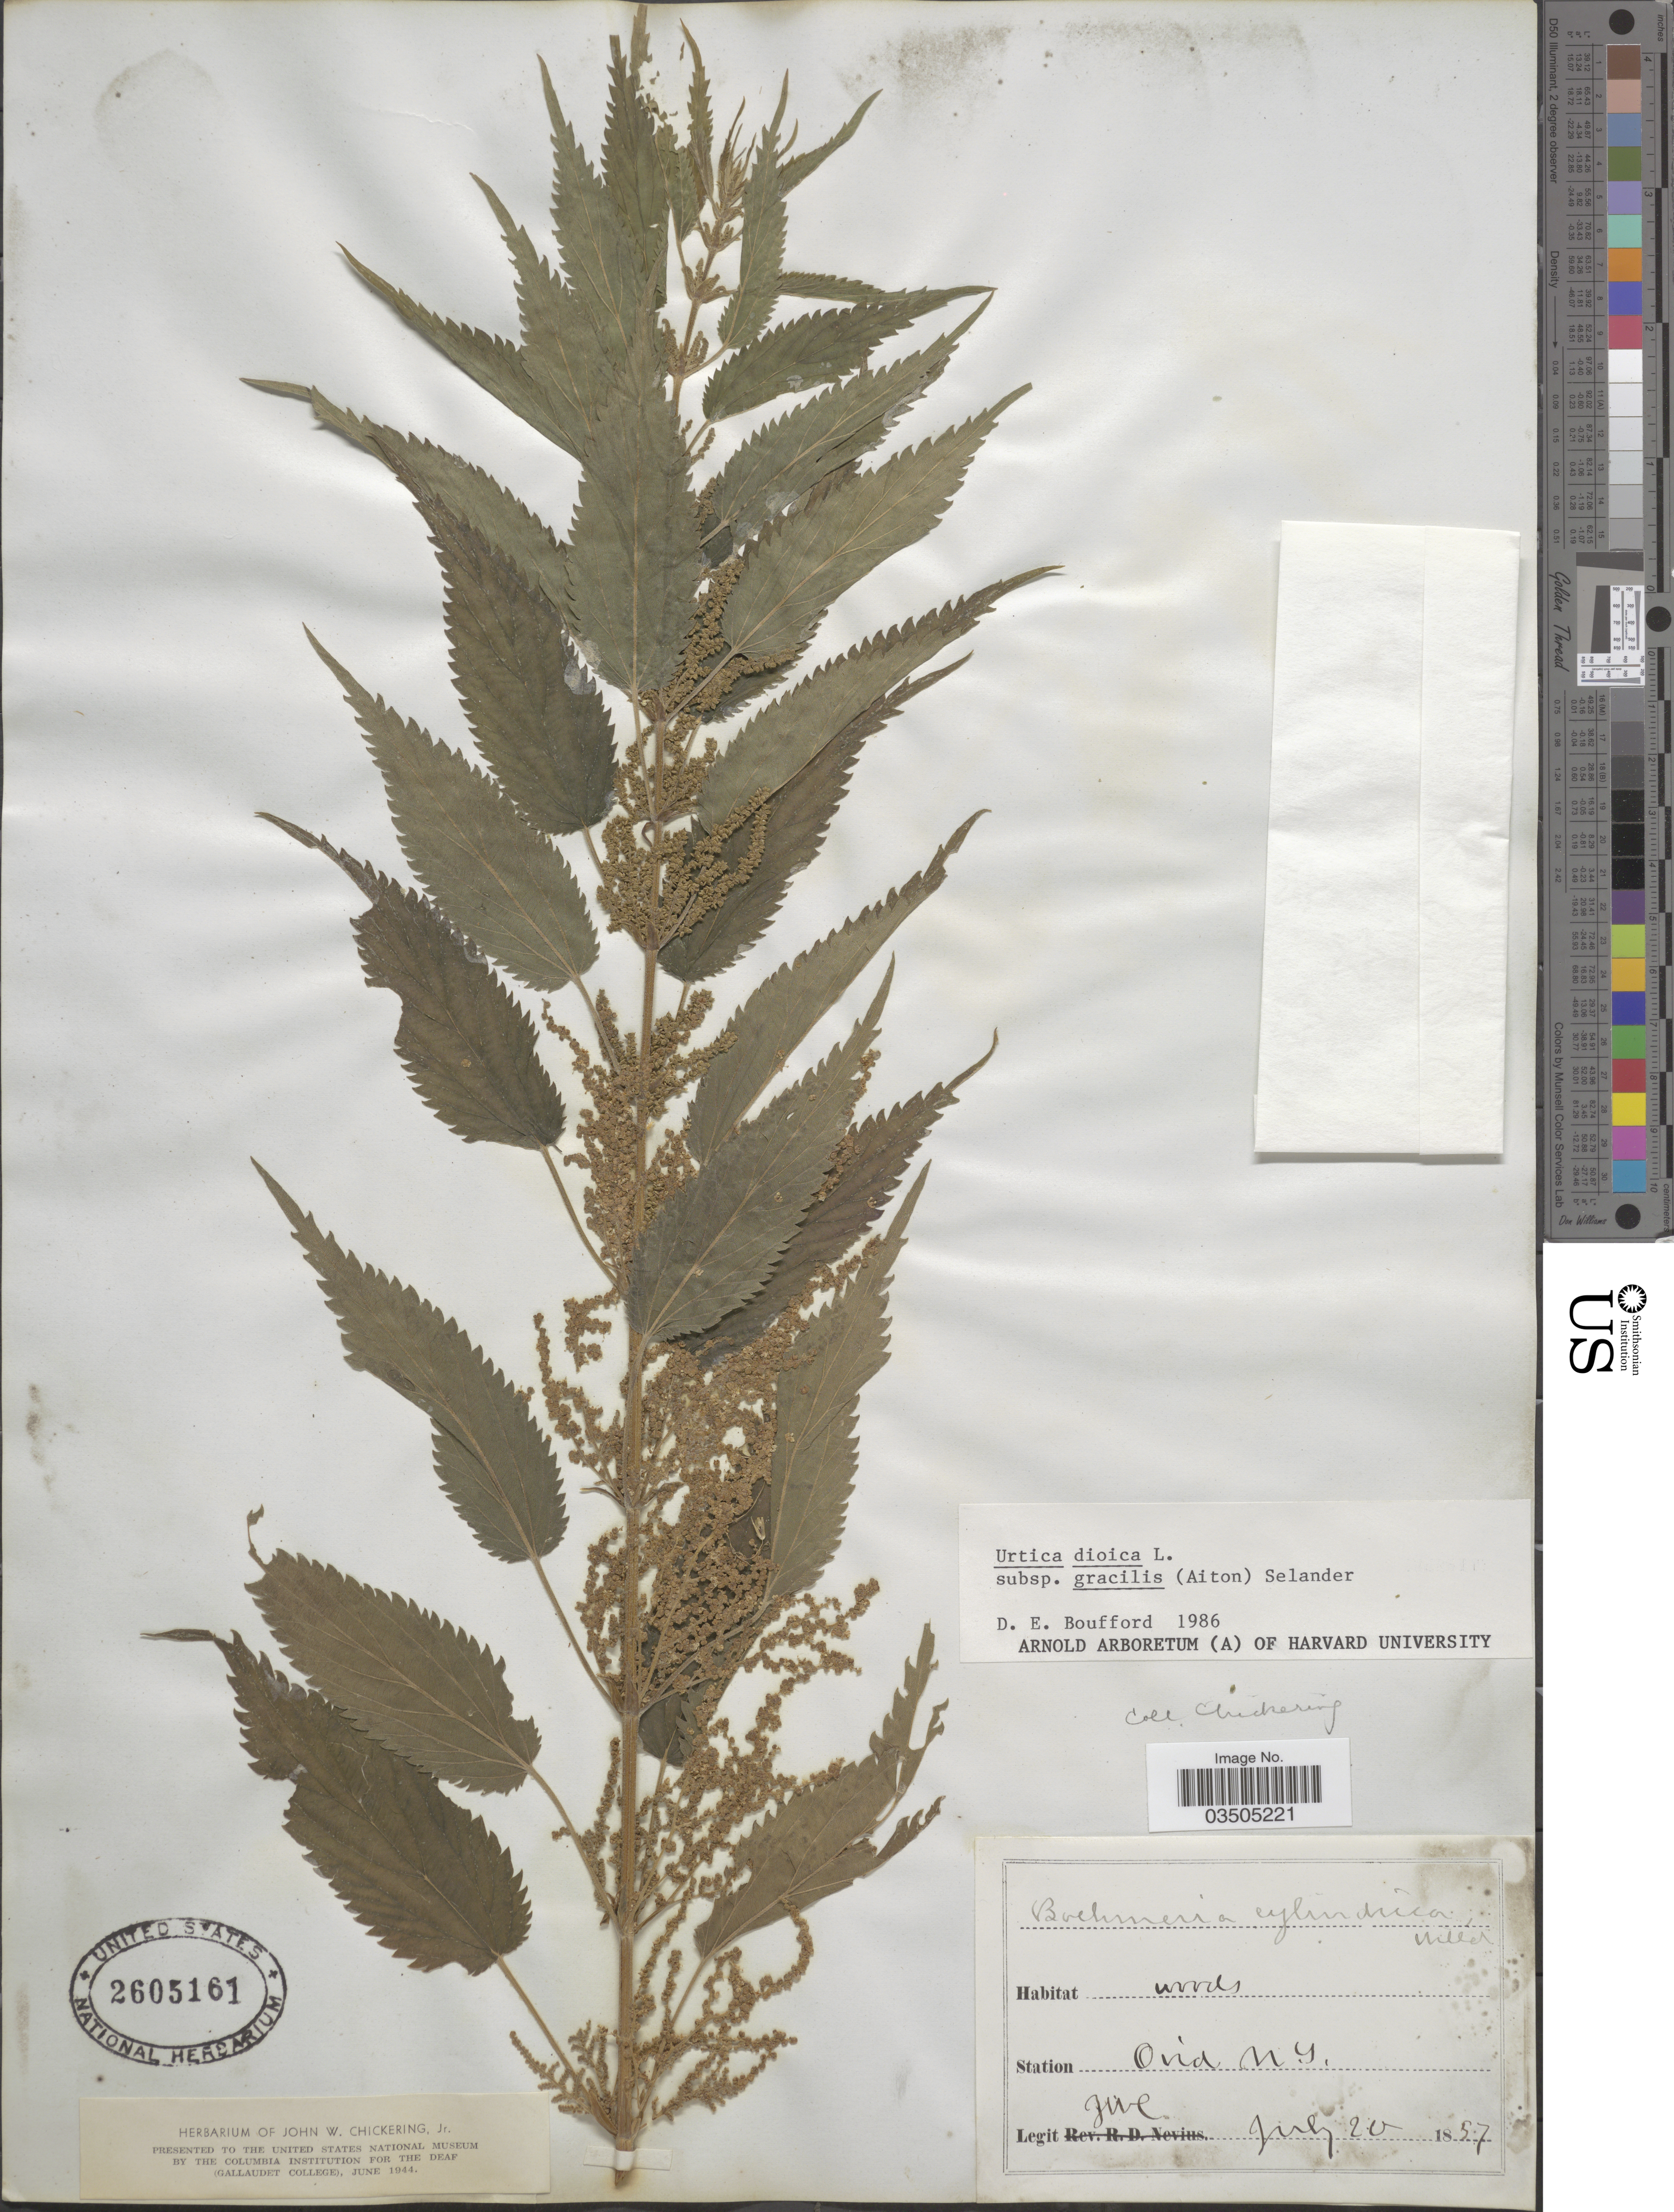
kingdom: Plantae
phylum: Tracheophyta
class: Magnoliopsida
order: Rosales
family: Urticaceae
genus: Urtica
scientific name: Urtica dioica subsp. gracilis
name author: L.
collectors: J. Chickering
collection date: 1857-07-20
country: United States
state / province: New York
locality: Station Ovid.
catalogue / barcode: US 2605161